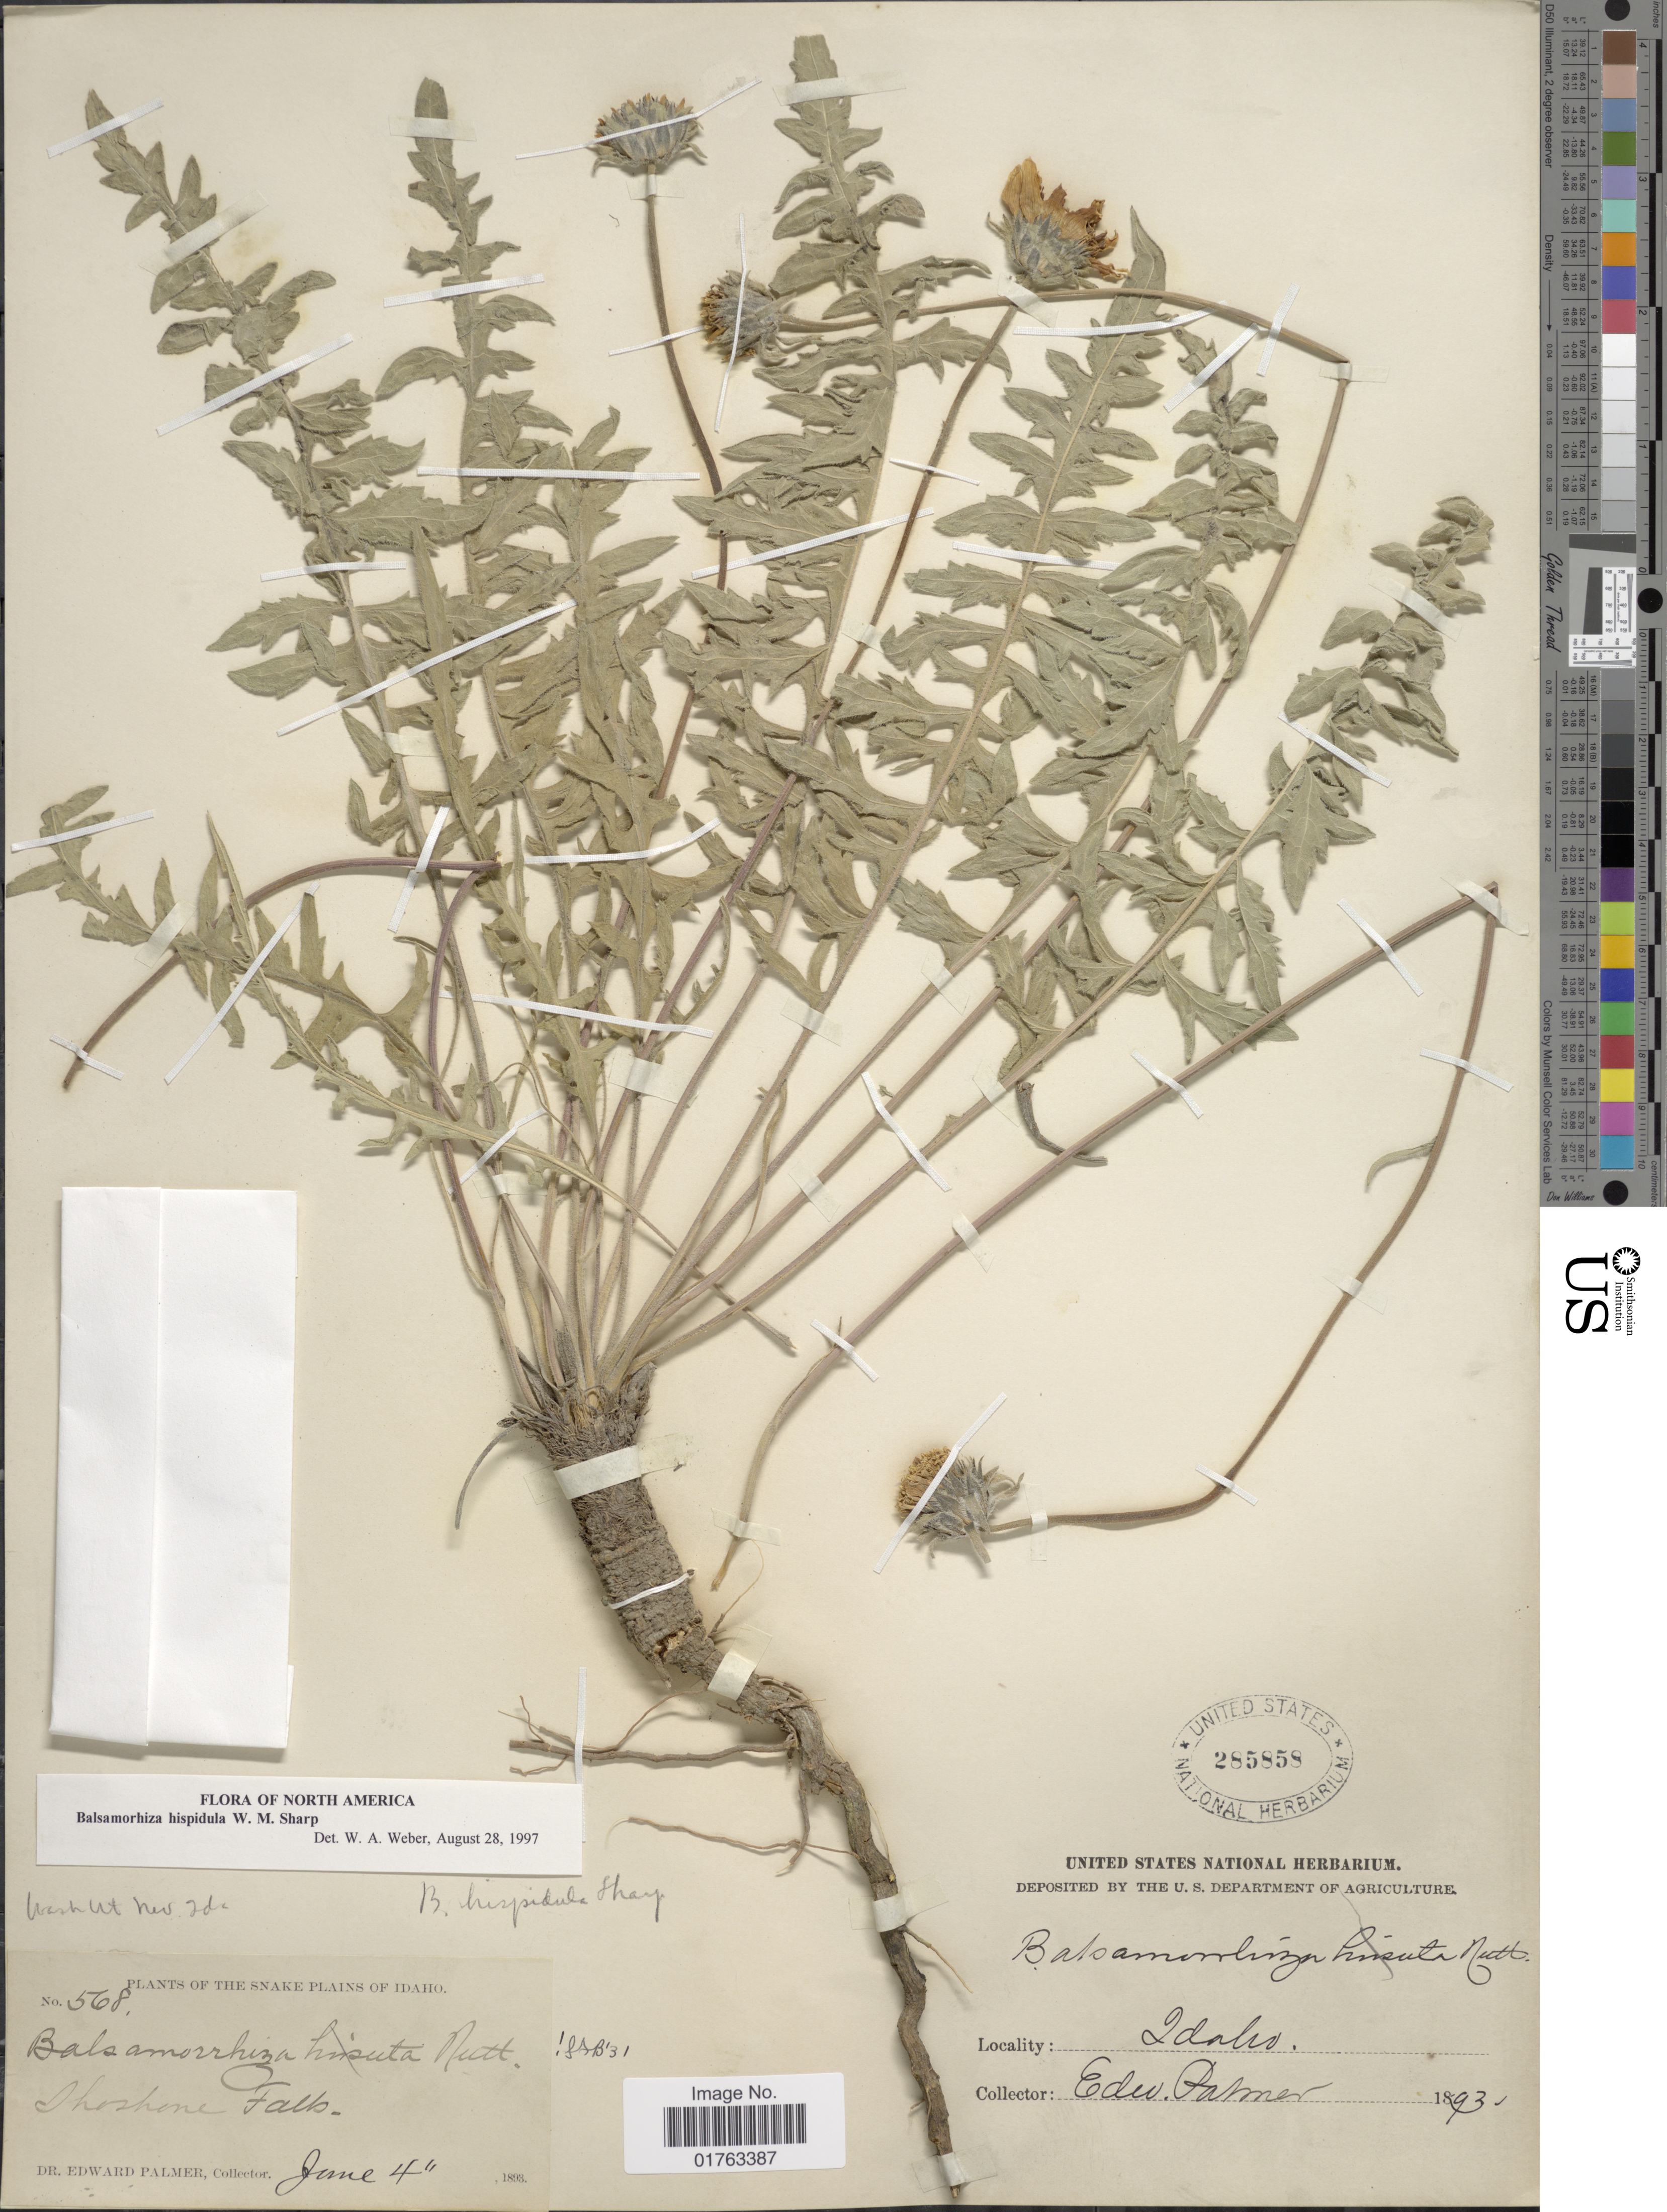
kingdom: Plantae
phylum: Tracheophyta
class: Magnoliopsida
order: Asterales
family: Asteraceae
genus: Balsamorhiza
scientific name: Balsamorhiza hispidula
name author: W.M. Sharp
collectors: E. Palmer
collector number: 568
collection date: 1893-06-04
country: United States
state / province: Idaho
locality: Shoshone Falls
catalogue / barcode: US 285858